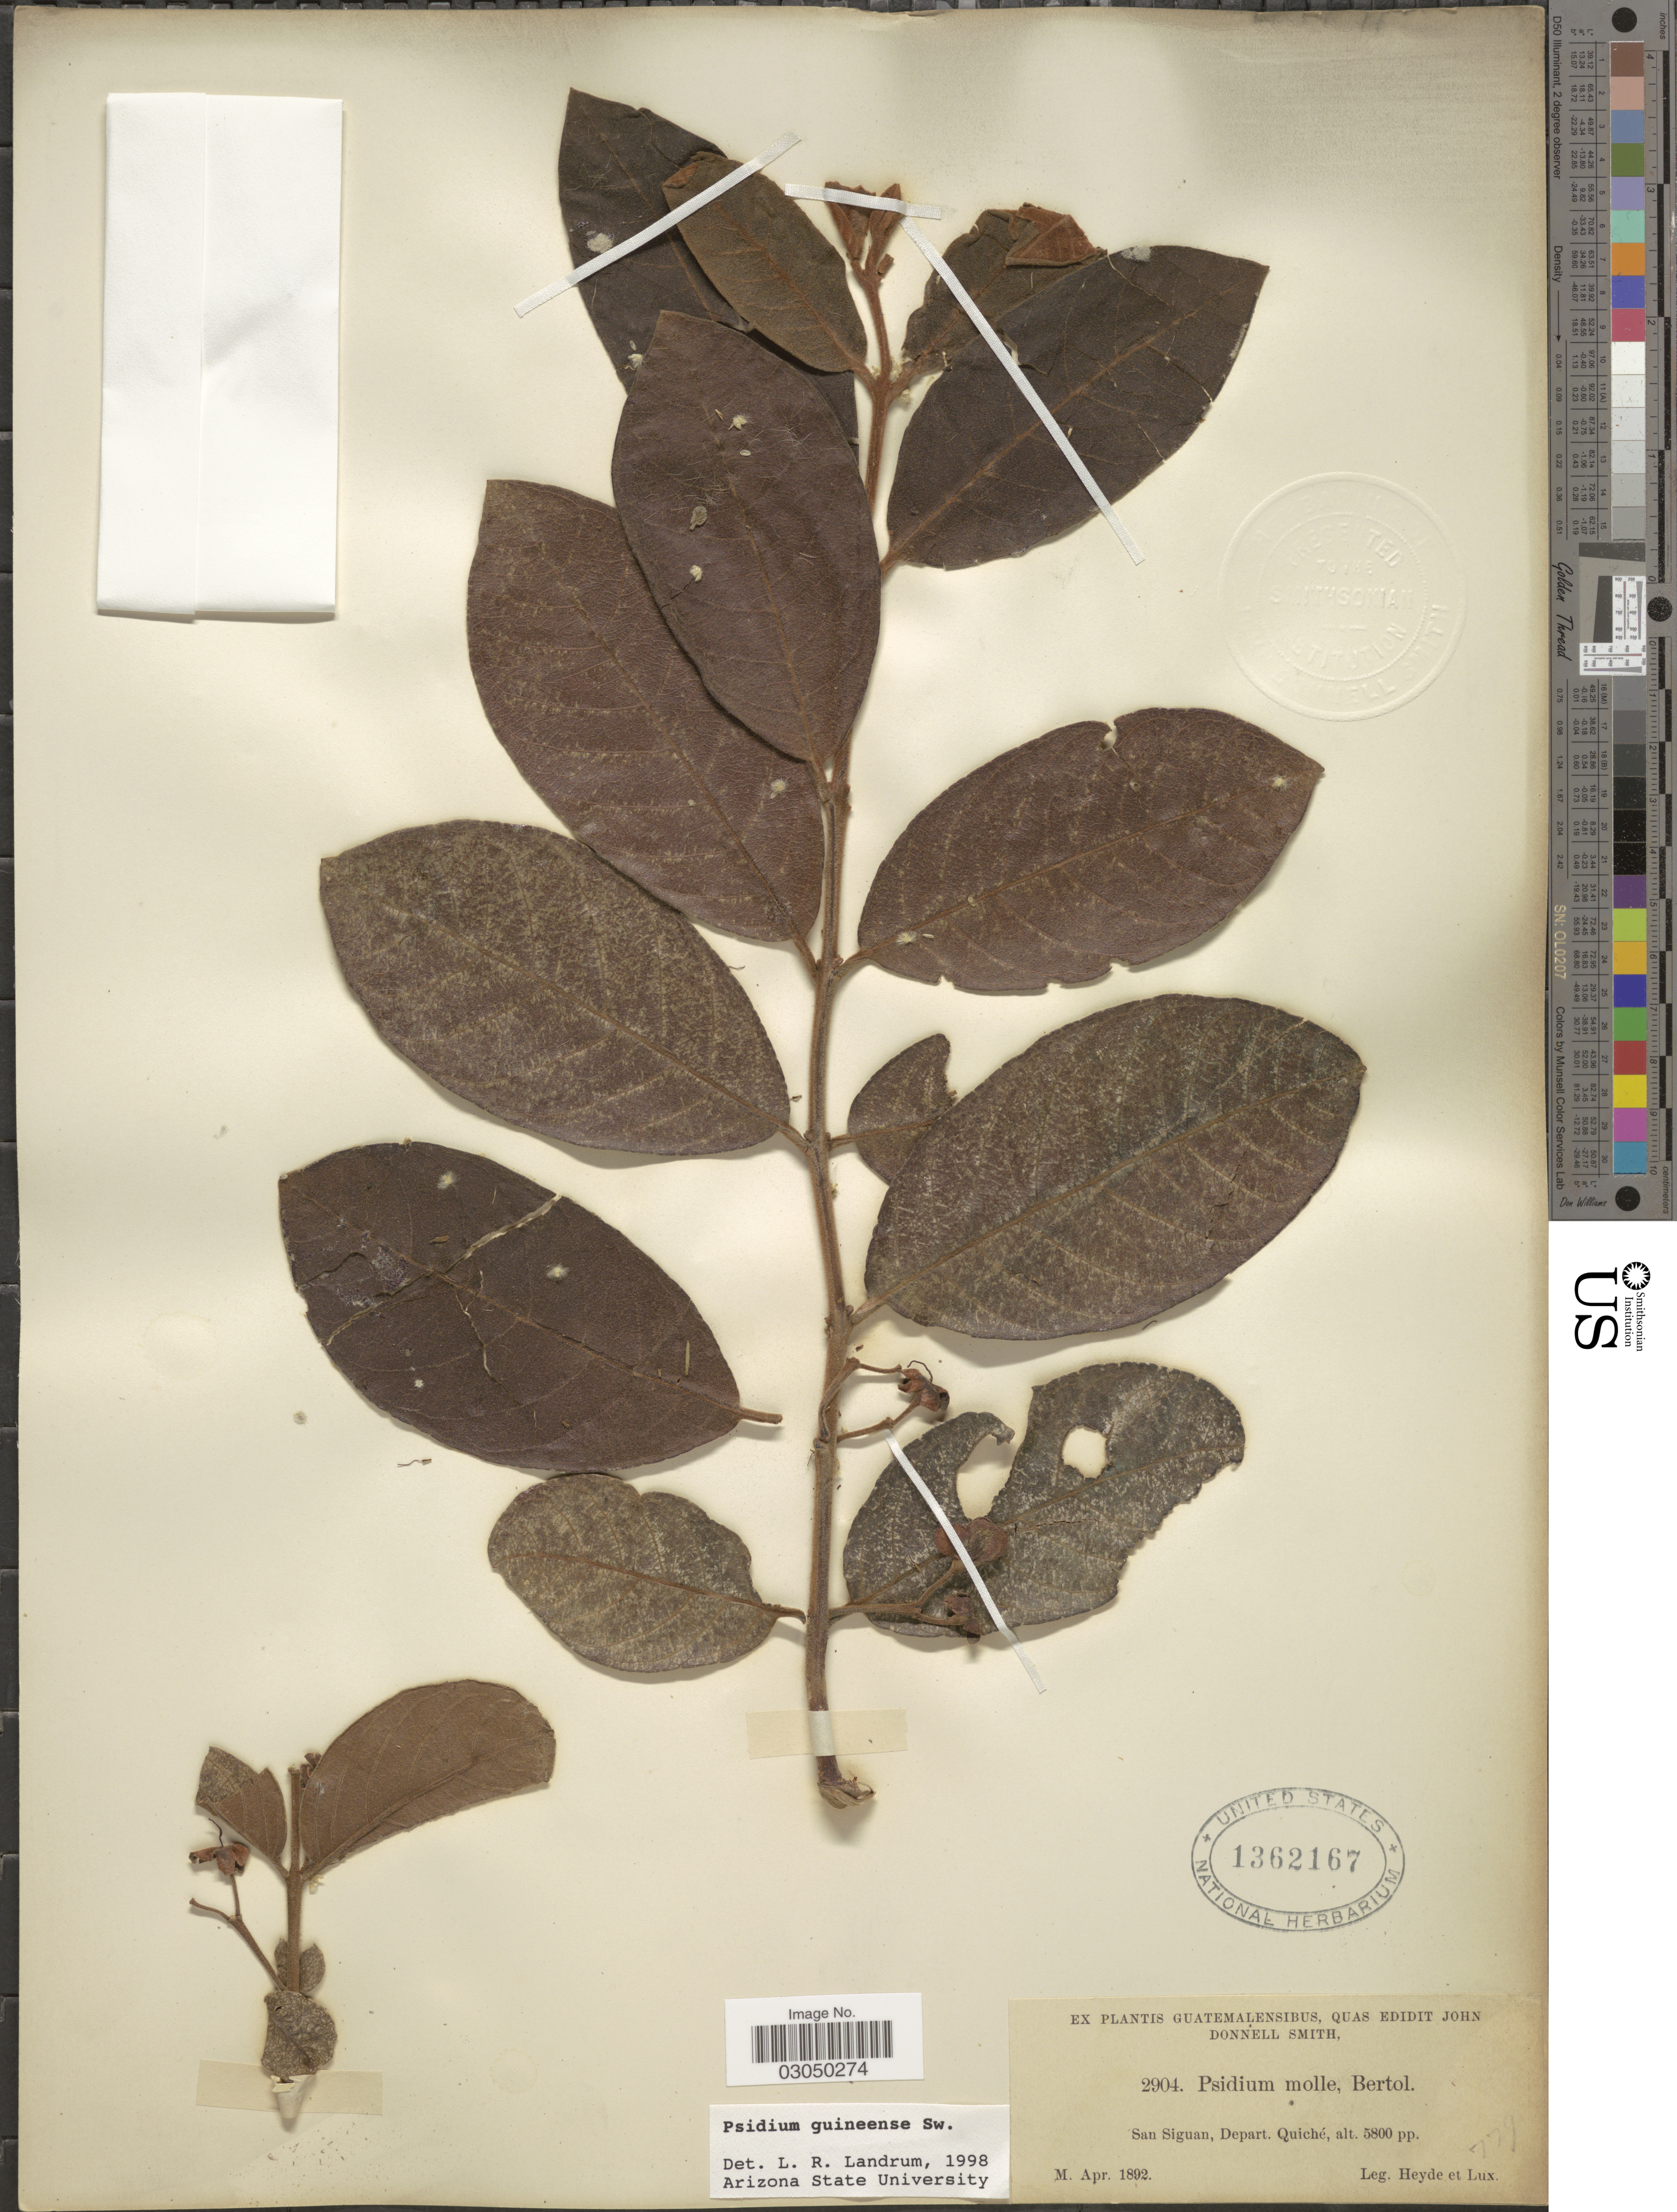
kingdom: Plantae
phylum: Tracheophyta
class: Magnoliopsida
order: Myrtales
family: Myrtaceae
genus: Psidium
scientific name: Psidium guineense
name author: Sw.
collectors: Heyde & Lux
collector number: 2904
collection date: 1892-04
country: Guatemala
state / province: El Quiché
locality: San Siguan, Depart. Quiché.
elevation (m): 1768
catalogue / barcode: US 1362167